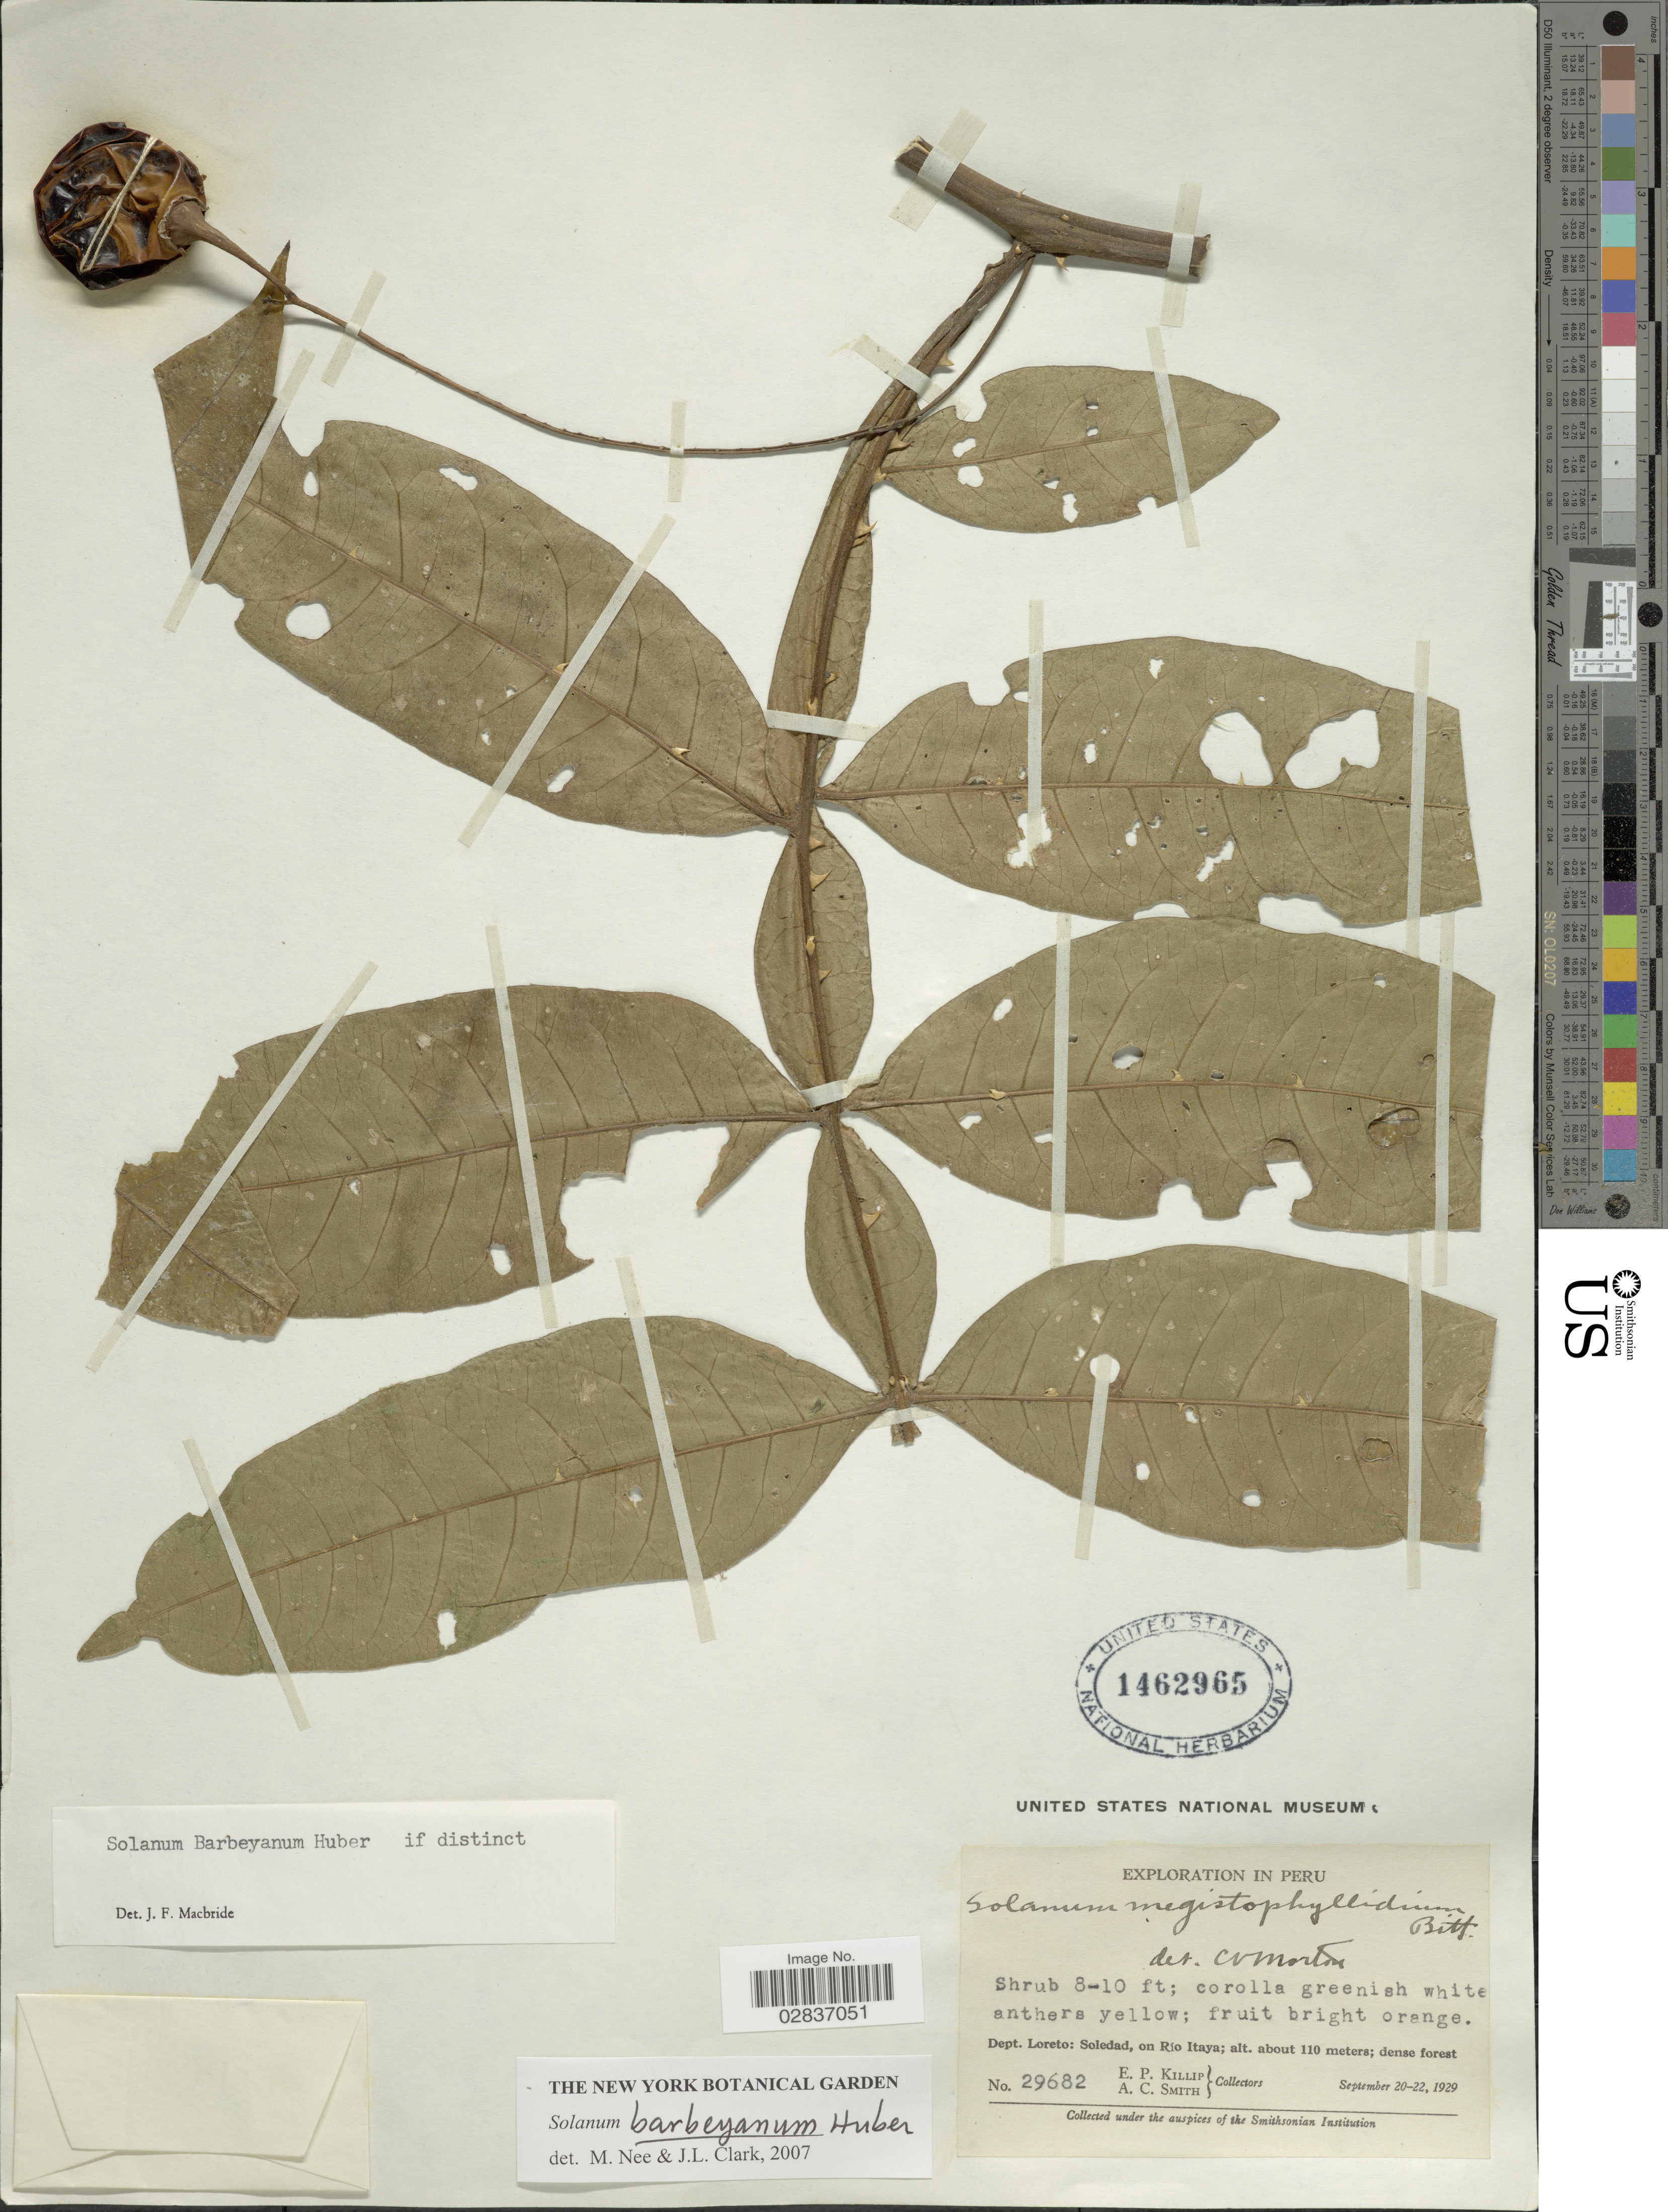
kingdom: Plantae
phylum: Tracheophyta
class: Magnoliopsida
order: Solanales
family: Solanaceae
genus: Solanum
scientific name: Solanum barbeyanum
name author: Huber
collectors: E. P. Killip & A. C. Smith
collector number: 29682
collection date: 1929-09-20/1929-09-22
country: Peru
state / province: Loreto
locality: Dept. Loreto: Soledad, on Rio Itaya.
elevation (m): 110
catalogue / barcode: US 1462965